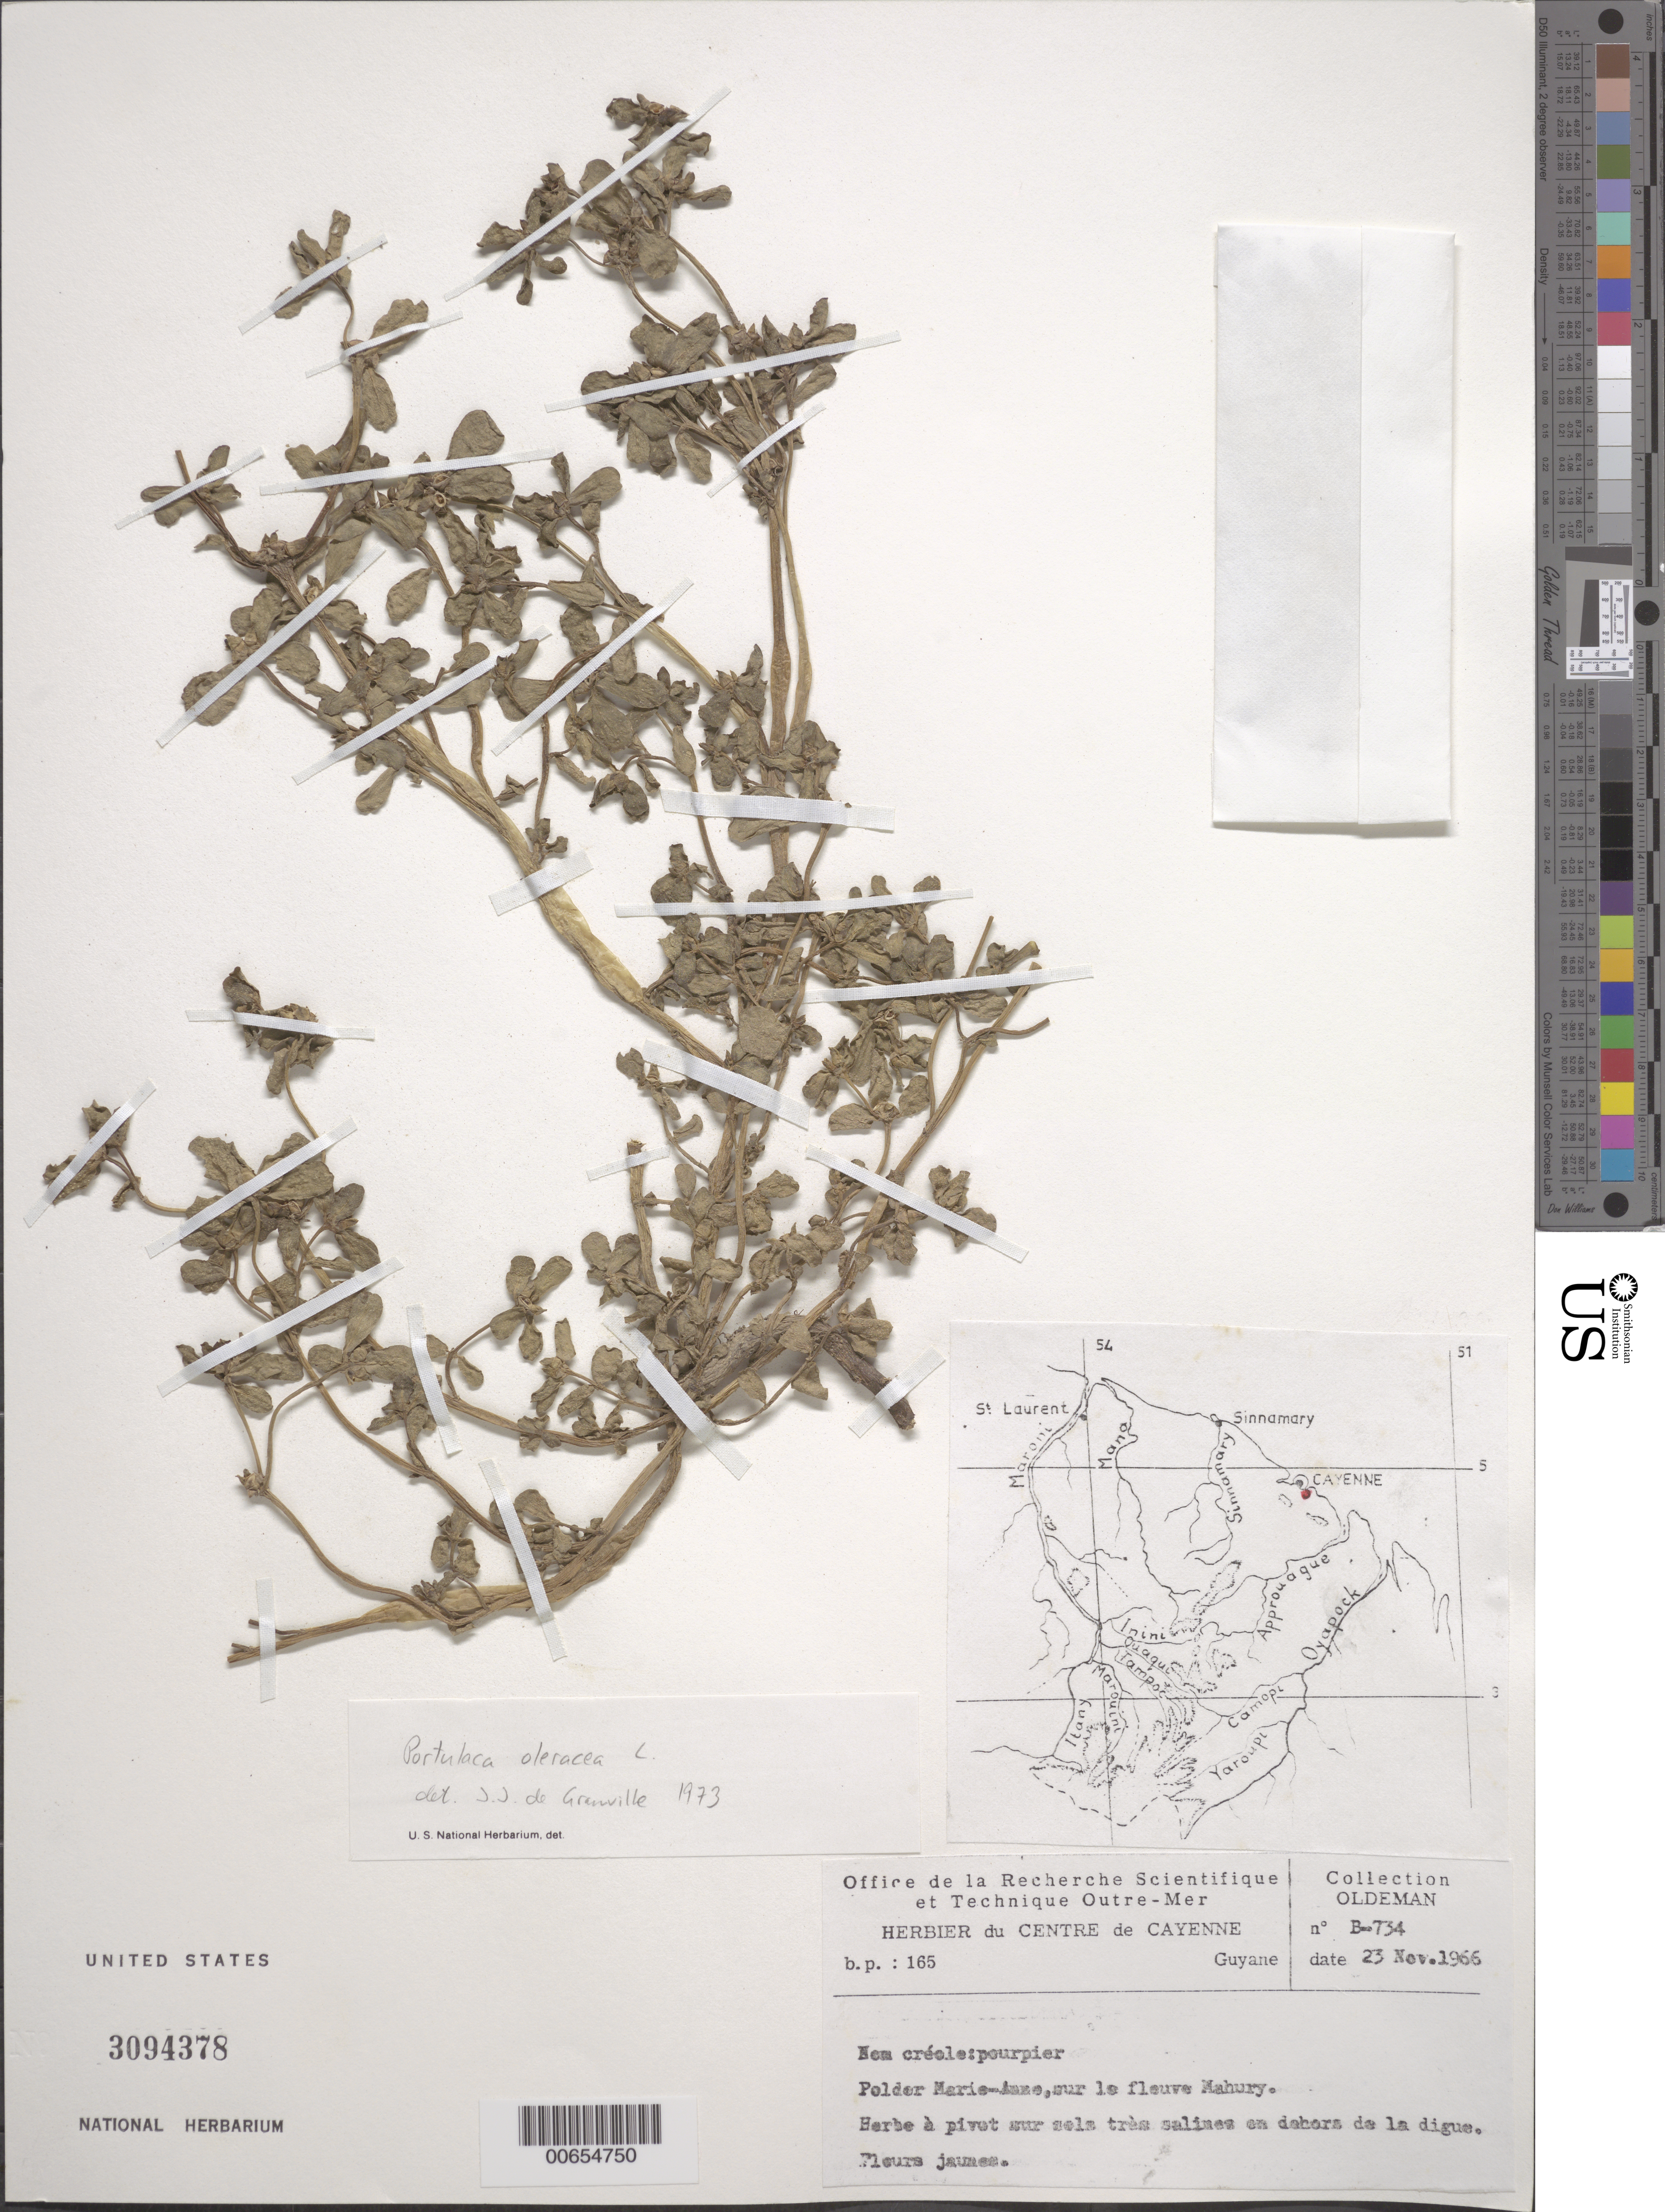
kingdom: Plantae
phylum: Tracheophyta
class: Magnoliopsida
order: Caryophyllales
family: Portulacaceae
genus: Portulaca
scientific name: Portulaca oleracea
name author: L.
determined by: DeFilipps, R. A.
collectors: R. Oldeman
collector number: B 734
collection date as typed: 23-Nov-66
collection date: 1966-11-23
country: French Guiana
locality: Polder Marie-Anne, sur le fleuve Mahury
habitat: Pivot sur sols tres salines en dehors de la digue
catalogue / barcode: US 3094378